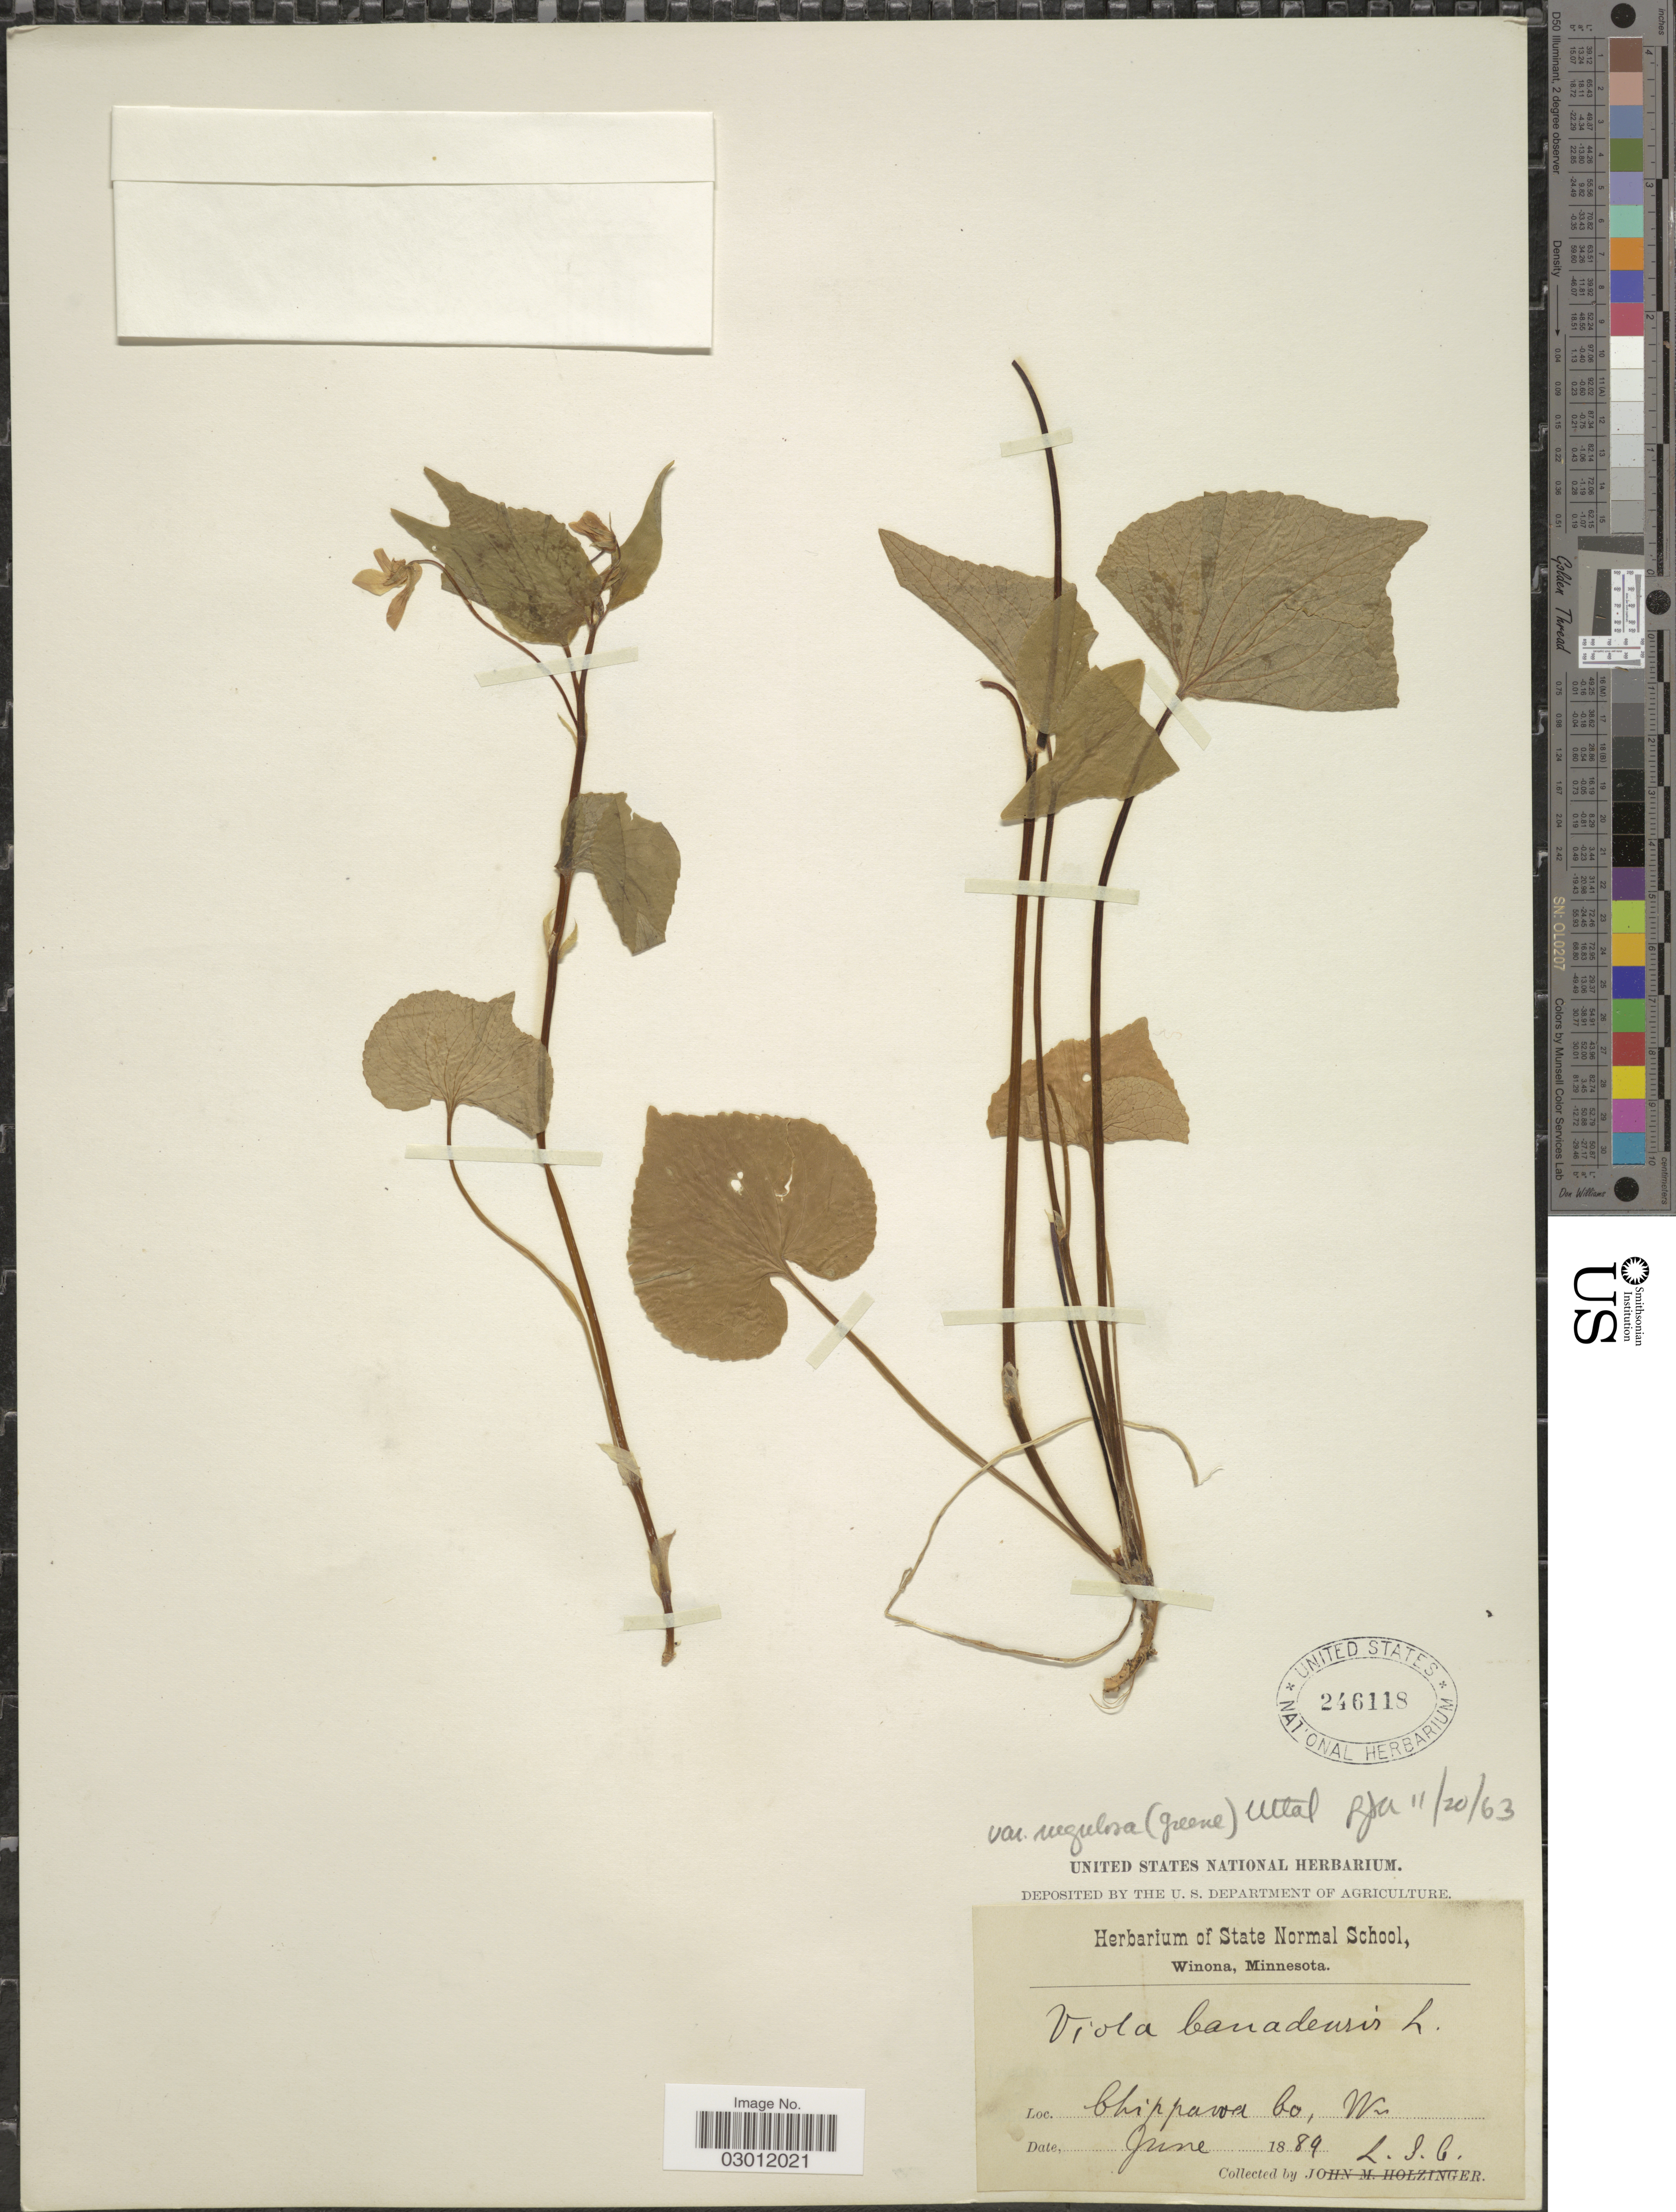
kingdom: Plantae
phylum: Tracheophyta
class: Magnoliopsida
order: Malpighiales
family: Violaceae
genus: Viola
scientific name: Viola canadensis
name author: L.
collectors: L. S. G.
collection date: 1889-06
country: United States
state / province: Minnesota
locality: Chippawa Co., W.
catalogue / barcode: US 246118